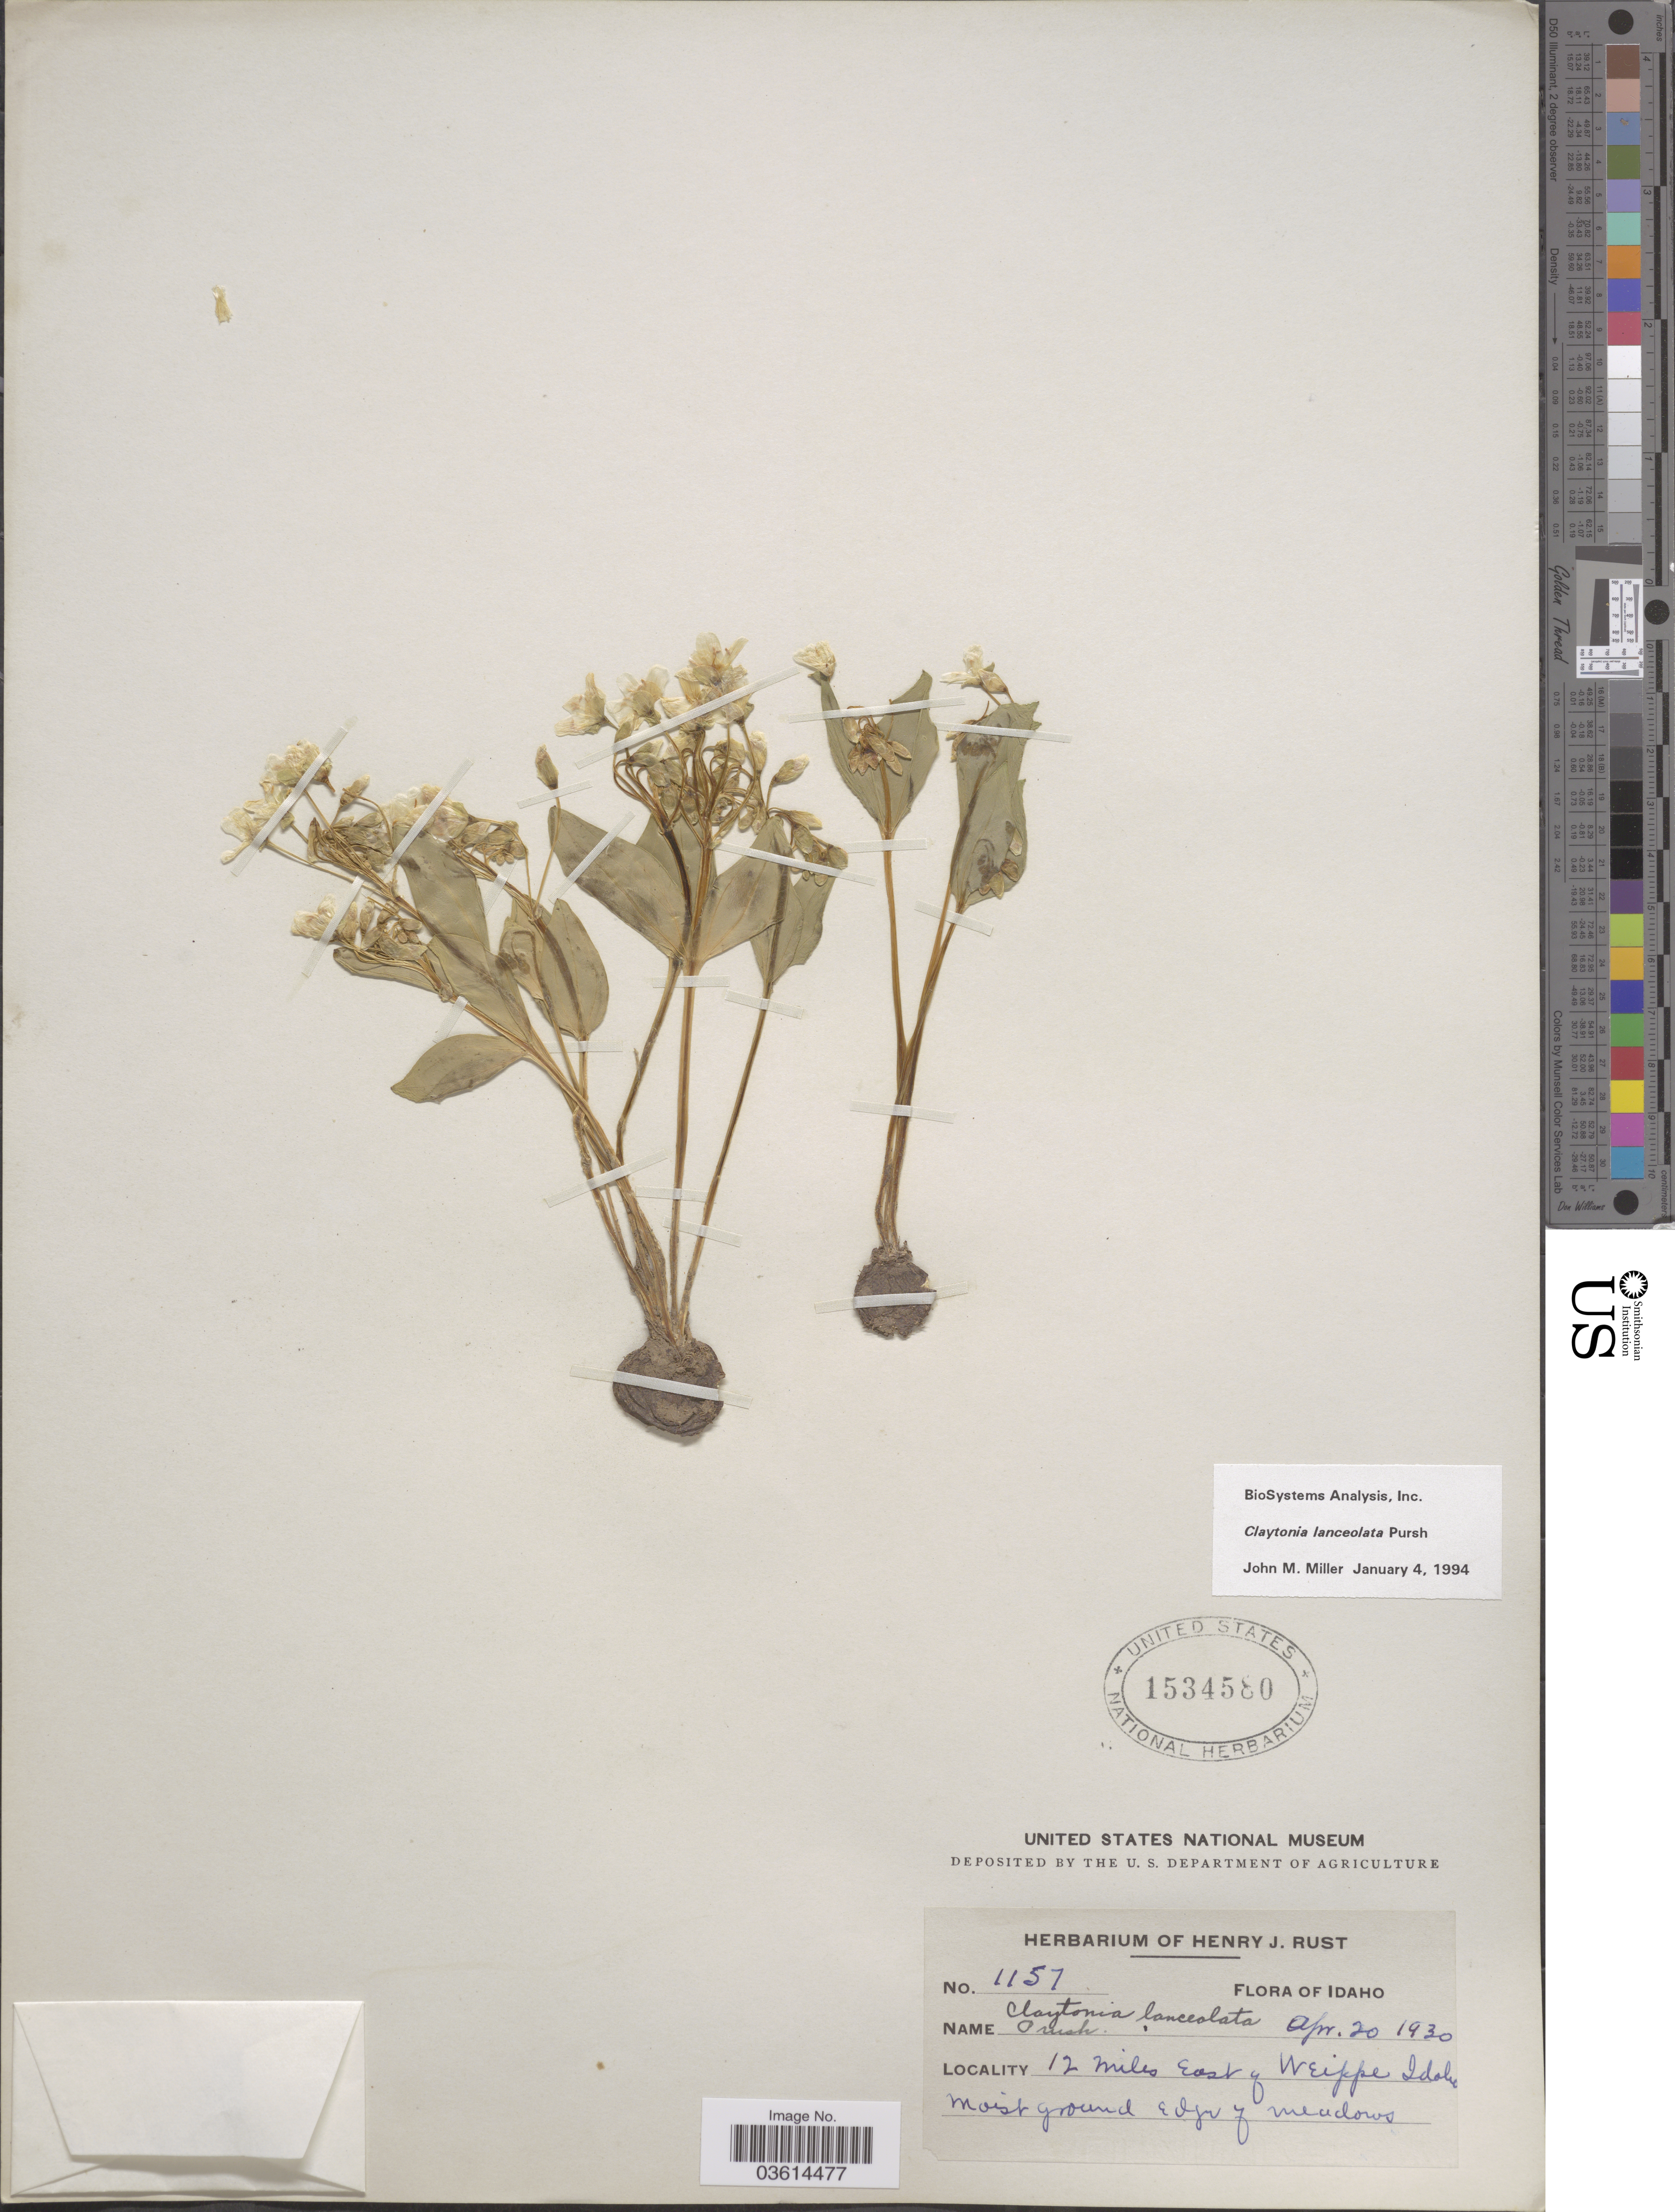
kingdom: Plantae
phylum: Tracheophyta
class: Magnoliopsida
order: Caryophyllales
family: Montiaceae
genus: Claytonia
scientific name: Claytonia lanceolata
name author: Pursh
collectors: ex herb. Henry J. Rust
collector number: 1157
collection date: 1930-04-20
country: United States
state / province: Idaho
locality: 12 miles East of Weippe.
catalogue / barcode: US 1534580